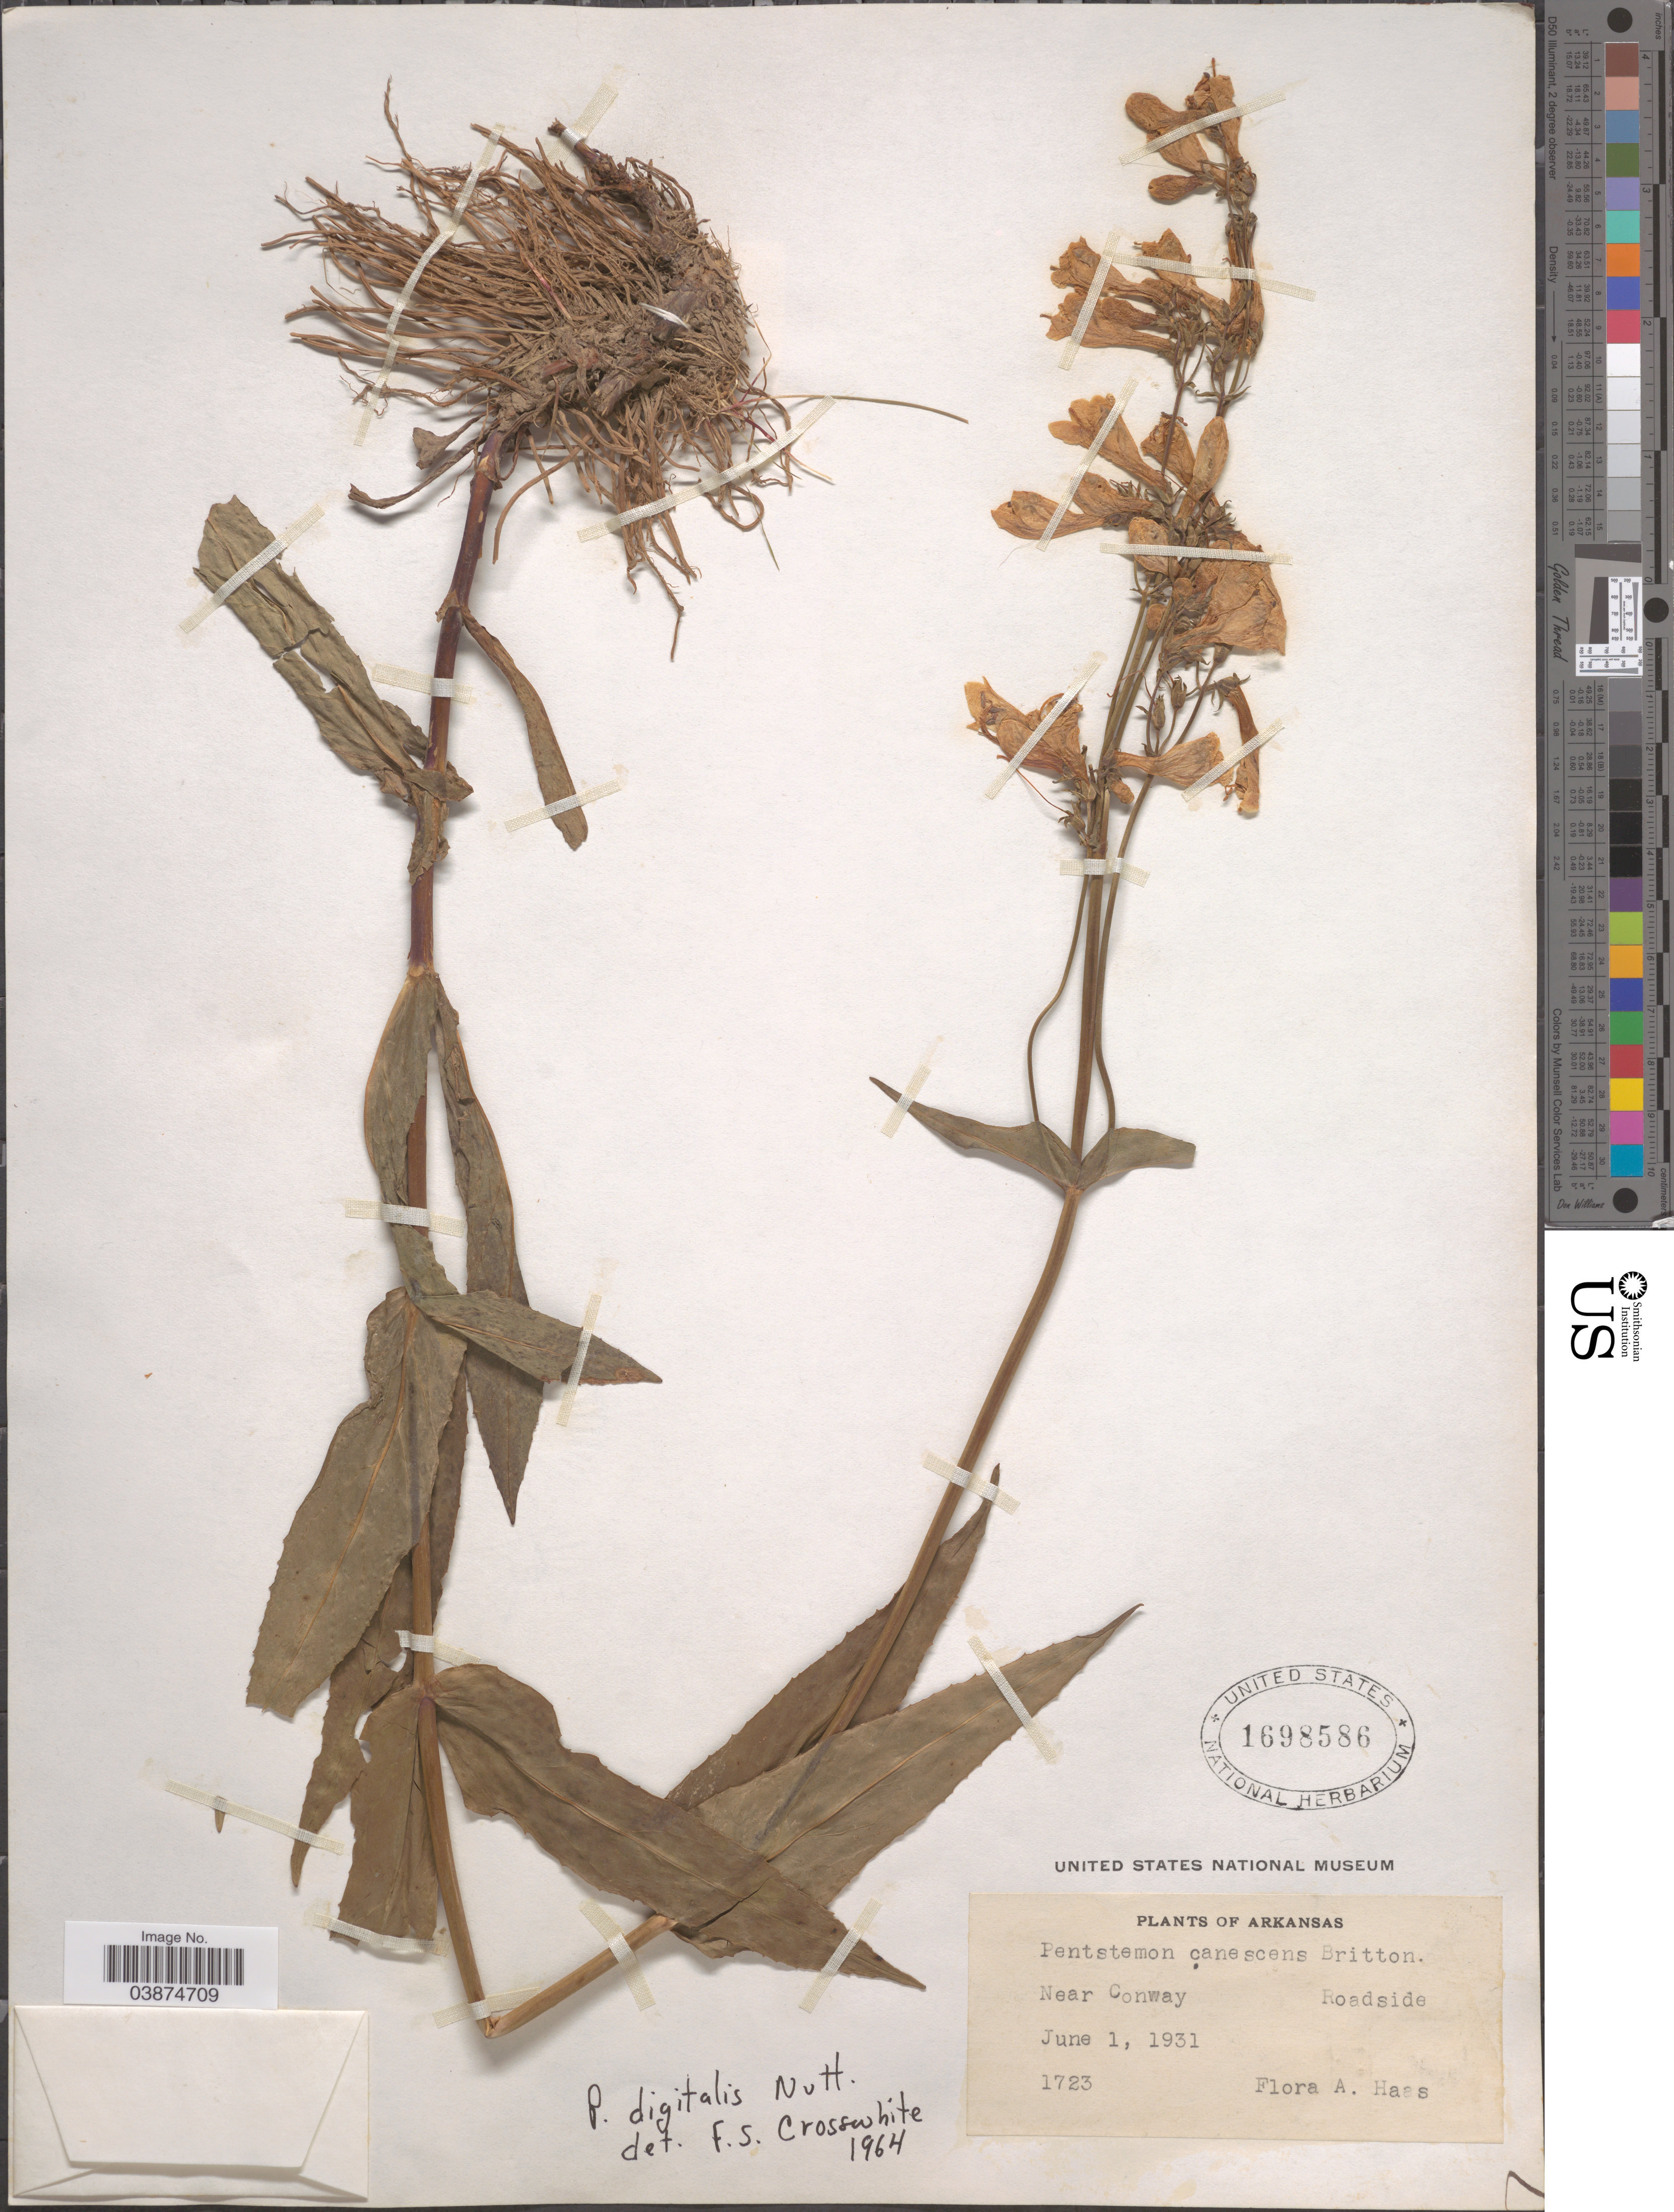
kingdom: Plantae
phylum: Tracheophyta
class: Magnoliopsida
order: Lamiales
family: Plantaginaceae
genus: Penstemon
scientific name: Penstemon digitalis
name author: Nutt. ex Sims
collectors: F. A. Haas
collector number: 1723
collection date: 1931-06-01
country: United States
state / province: Arkansas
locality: Near Conway. Roadside.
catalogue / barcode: US 1698586